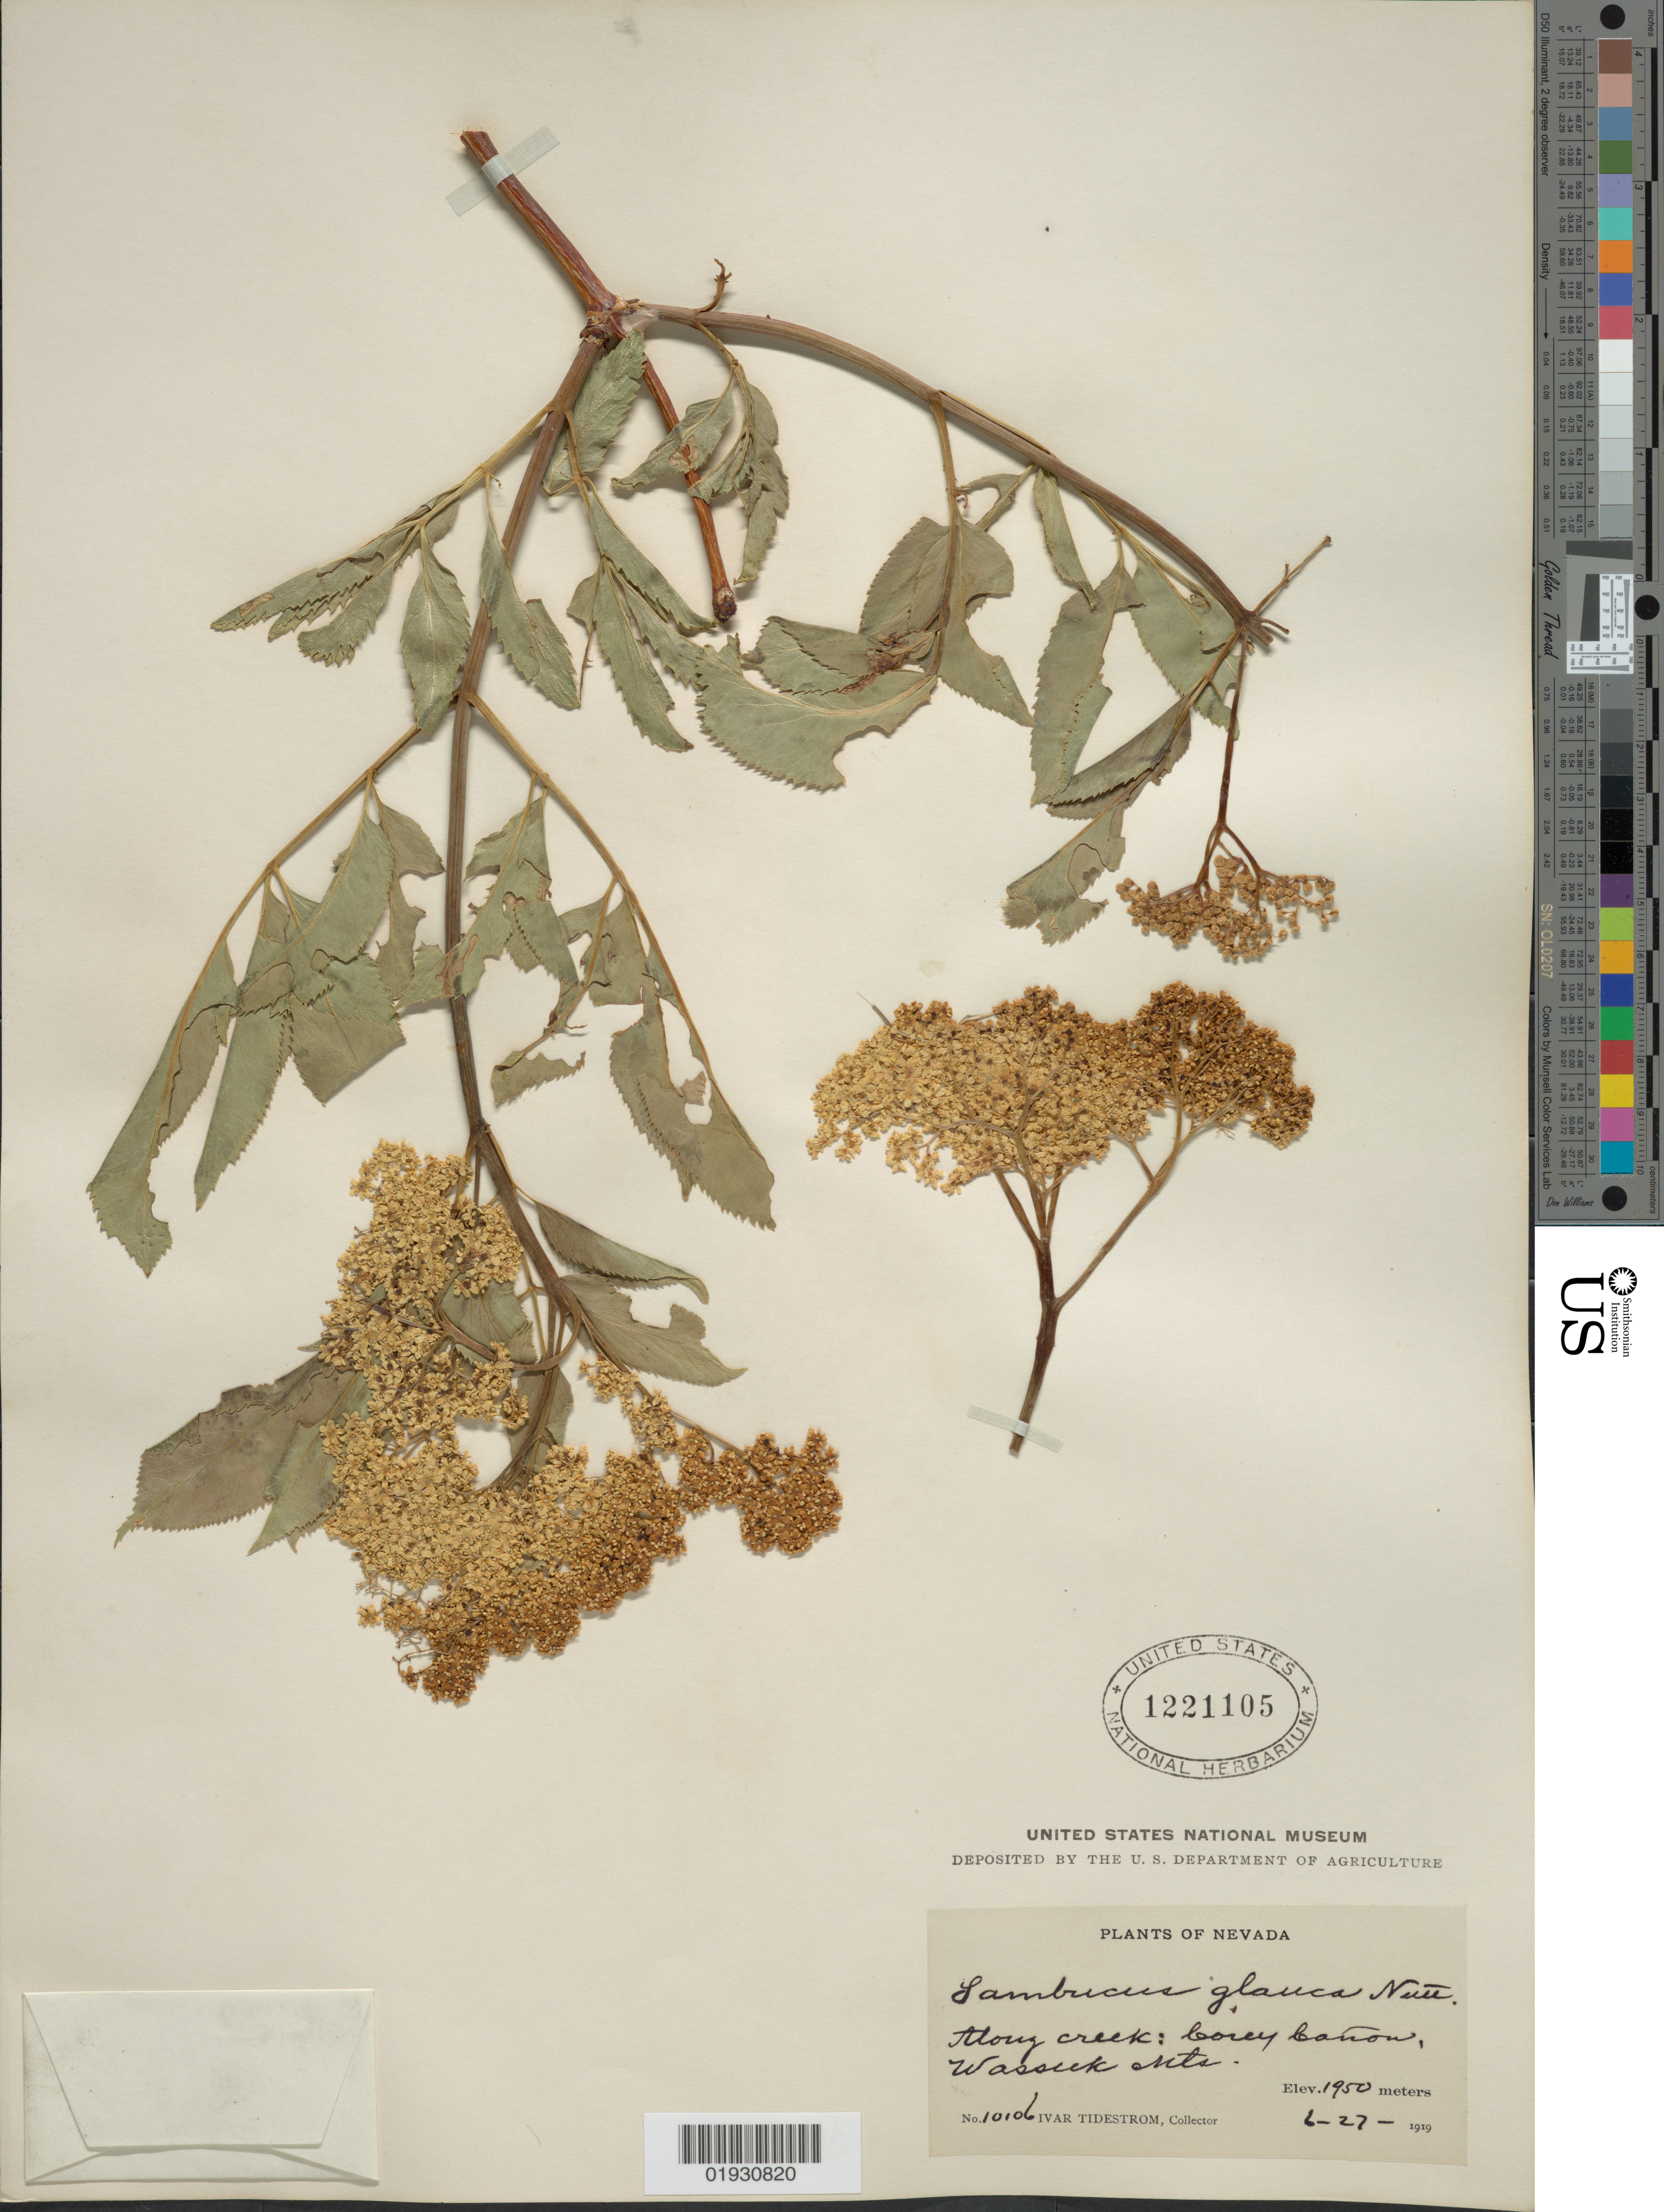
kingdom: Plantae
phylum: Tracheophyta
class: Magnoliopsida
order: Dipsacales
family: Viburnaceae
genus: Sambucus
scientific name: Sambucus cerulea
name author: Raf.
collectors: I. F. Tidestrom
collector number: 10106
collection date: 1919-06-27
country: United States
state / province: Nevada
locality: Along creek: Corey Cañon, Wassum Mts.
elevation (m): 1950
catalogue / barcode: US 1221105